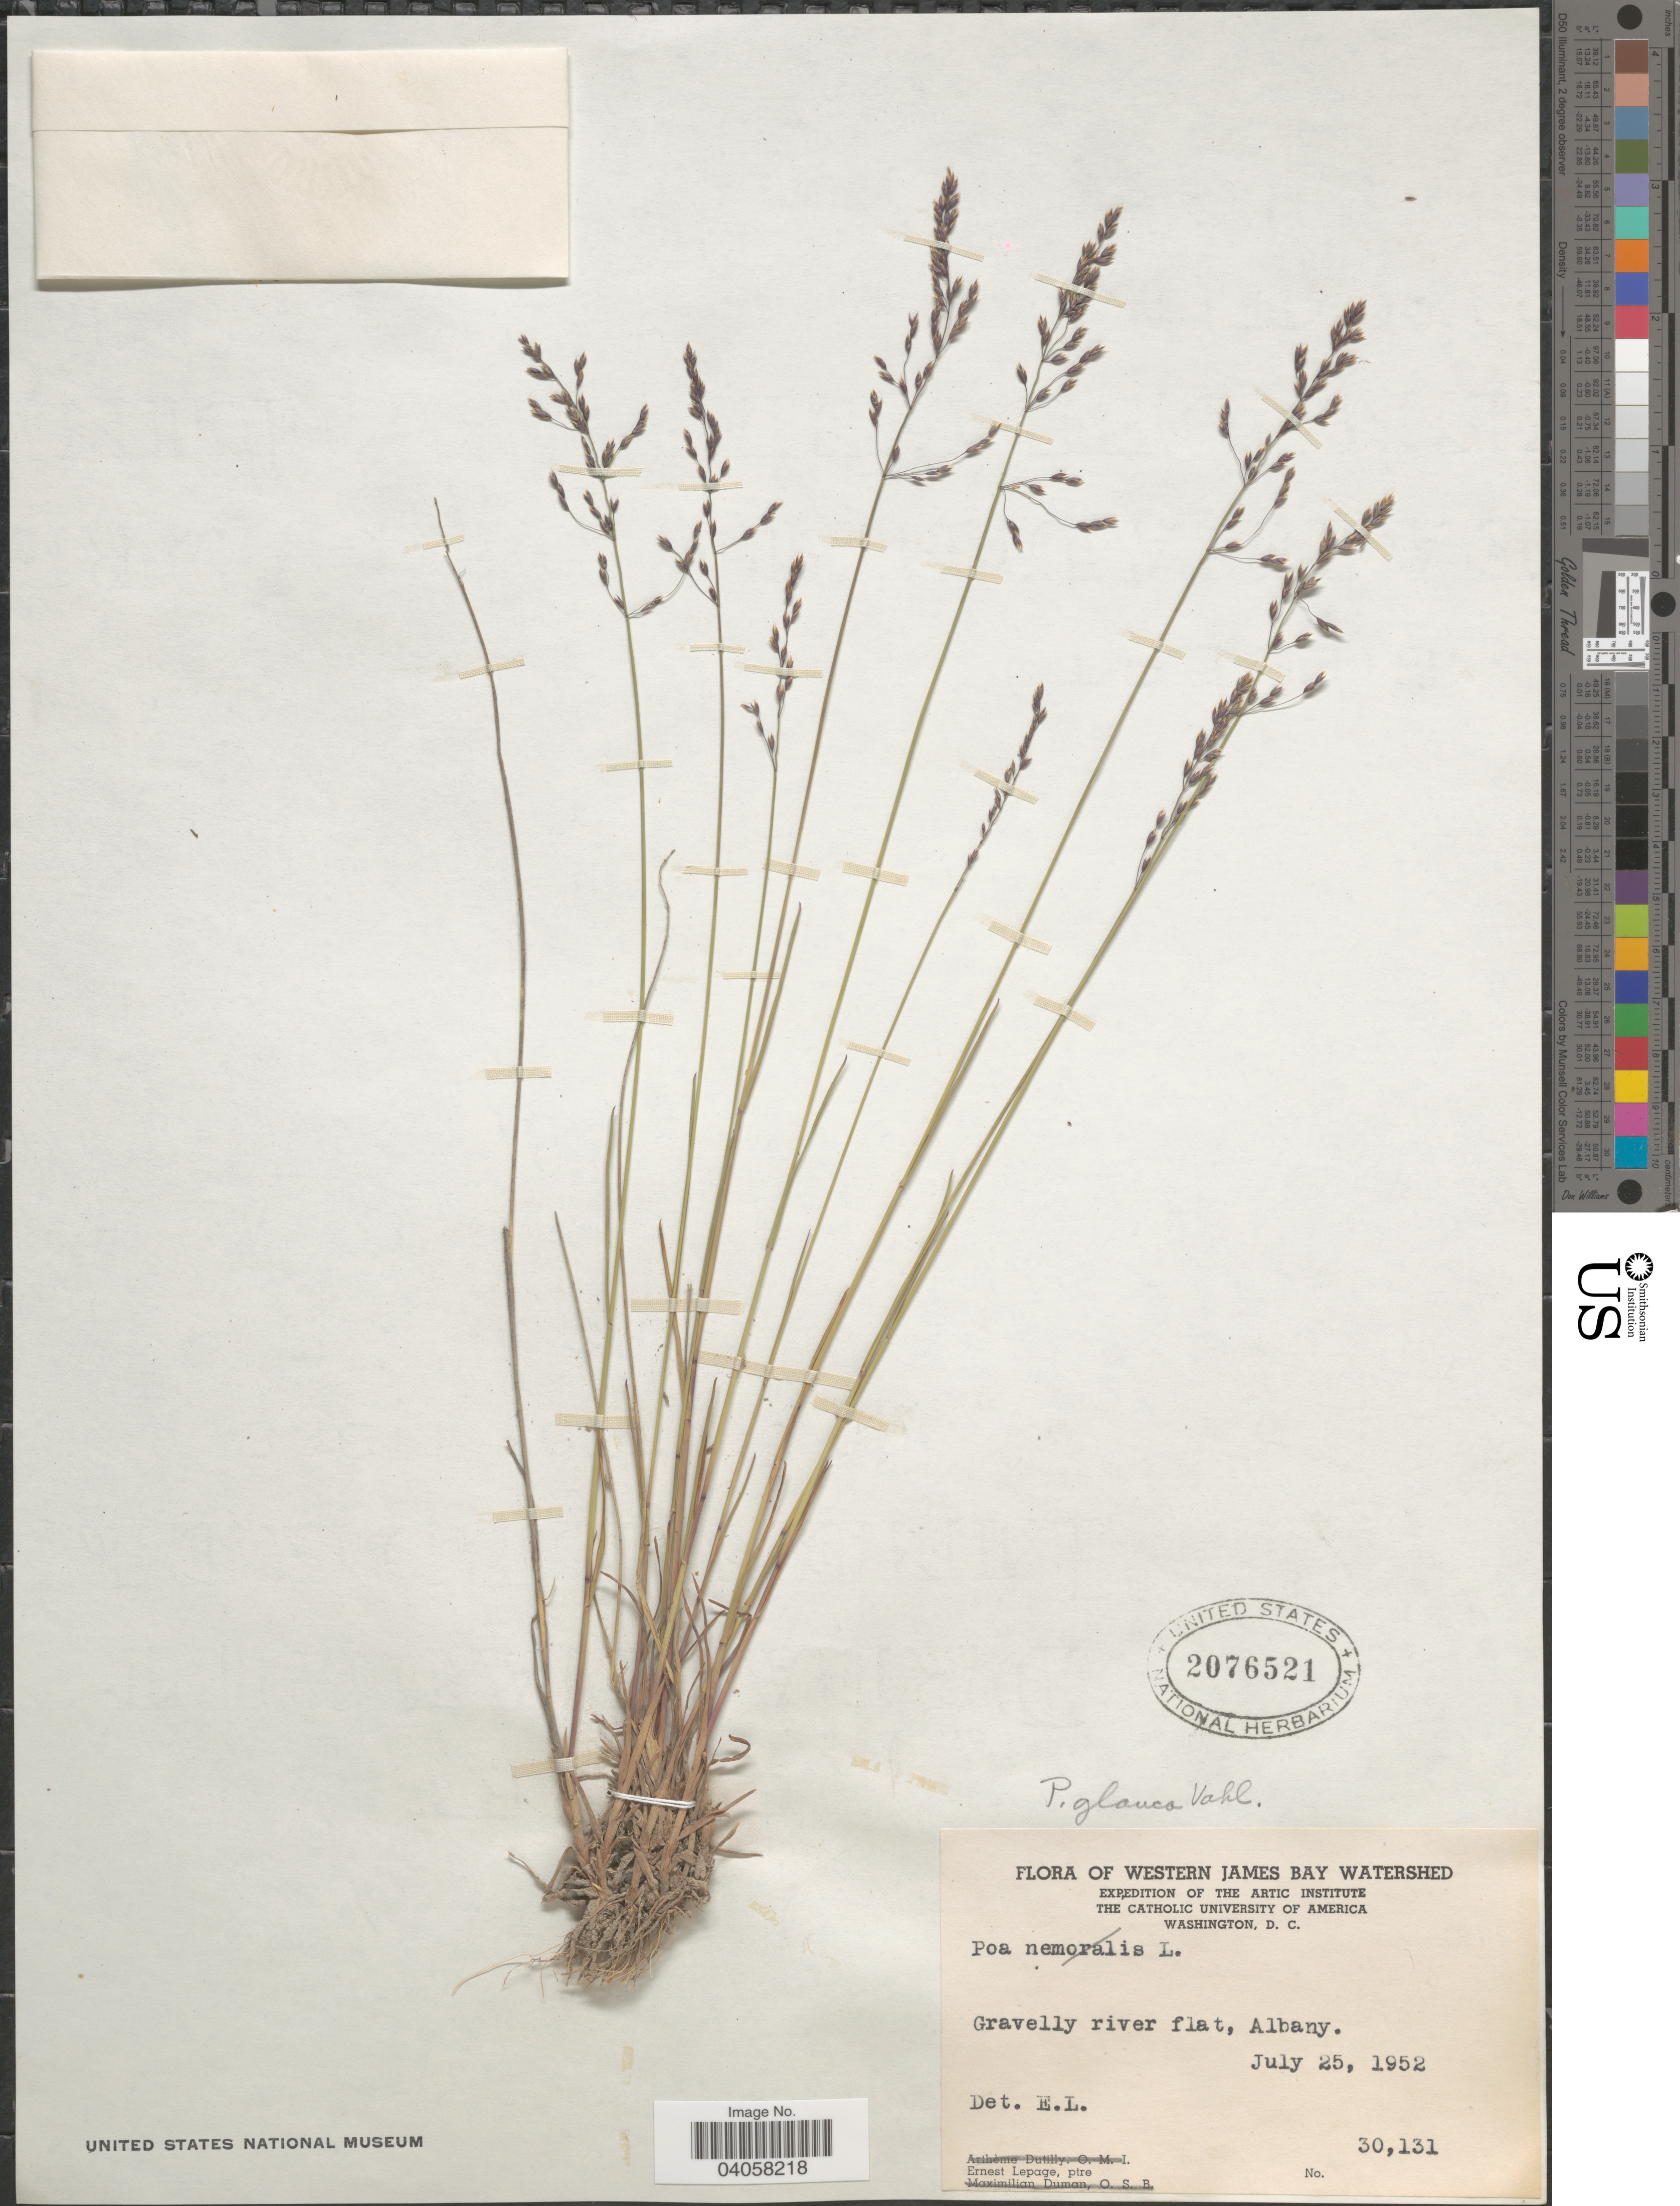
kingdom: Plantae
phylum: Tracheophyta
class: Liliopsida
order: Poales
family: Poaceae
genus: Poa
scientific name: Poa glauca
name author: Vahl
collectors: E. Lepage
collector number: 30131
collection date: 1952-07-25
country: Canada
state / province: Ontario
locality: Western James Bay Watershed. Gravelly river flat, Albany.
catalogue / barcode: US 2076521